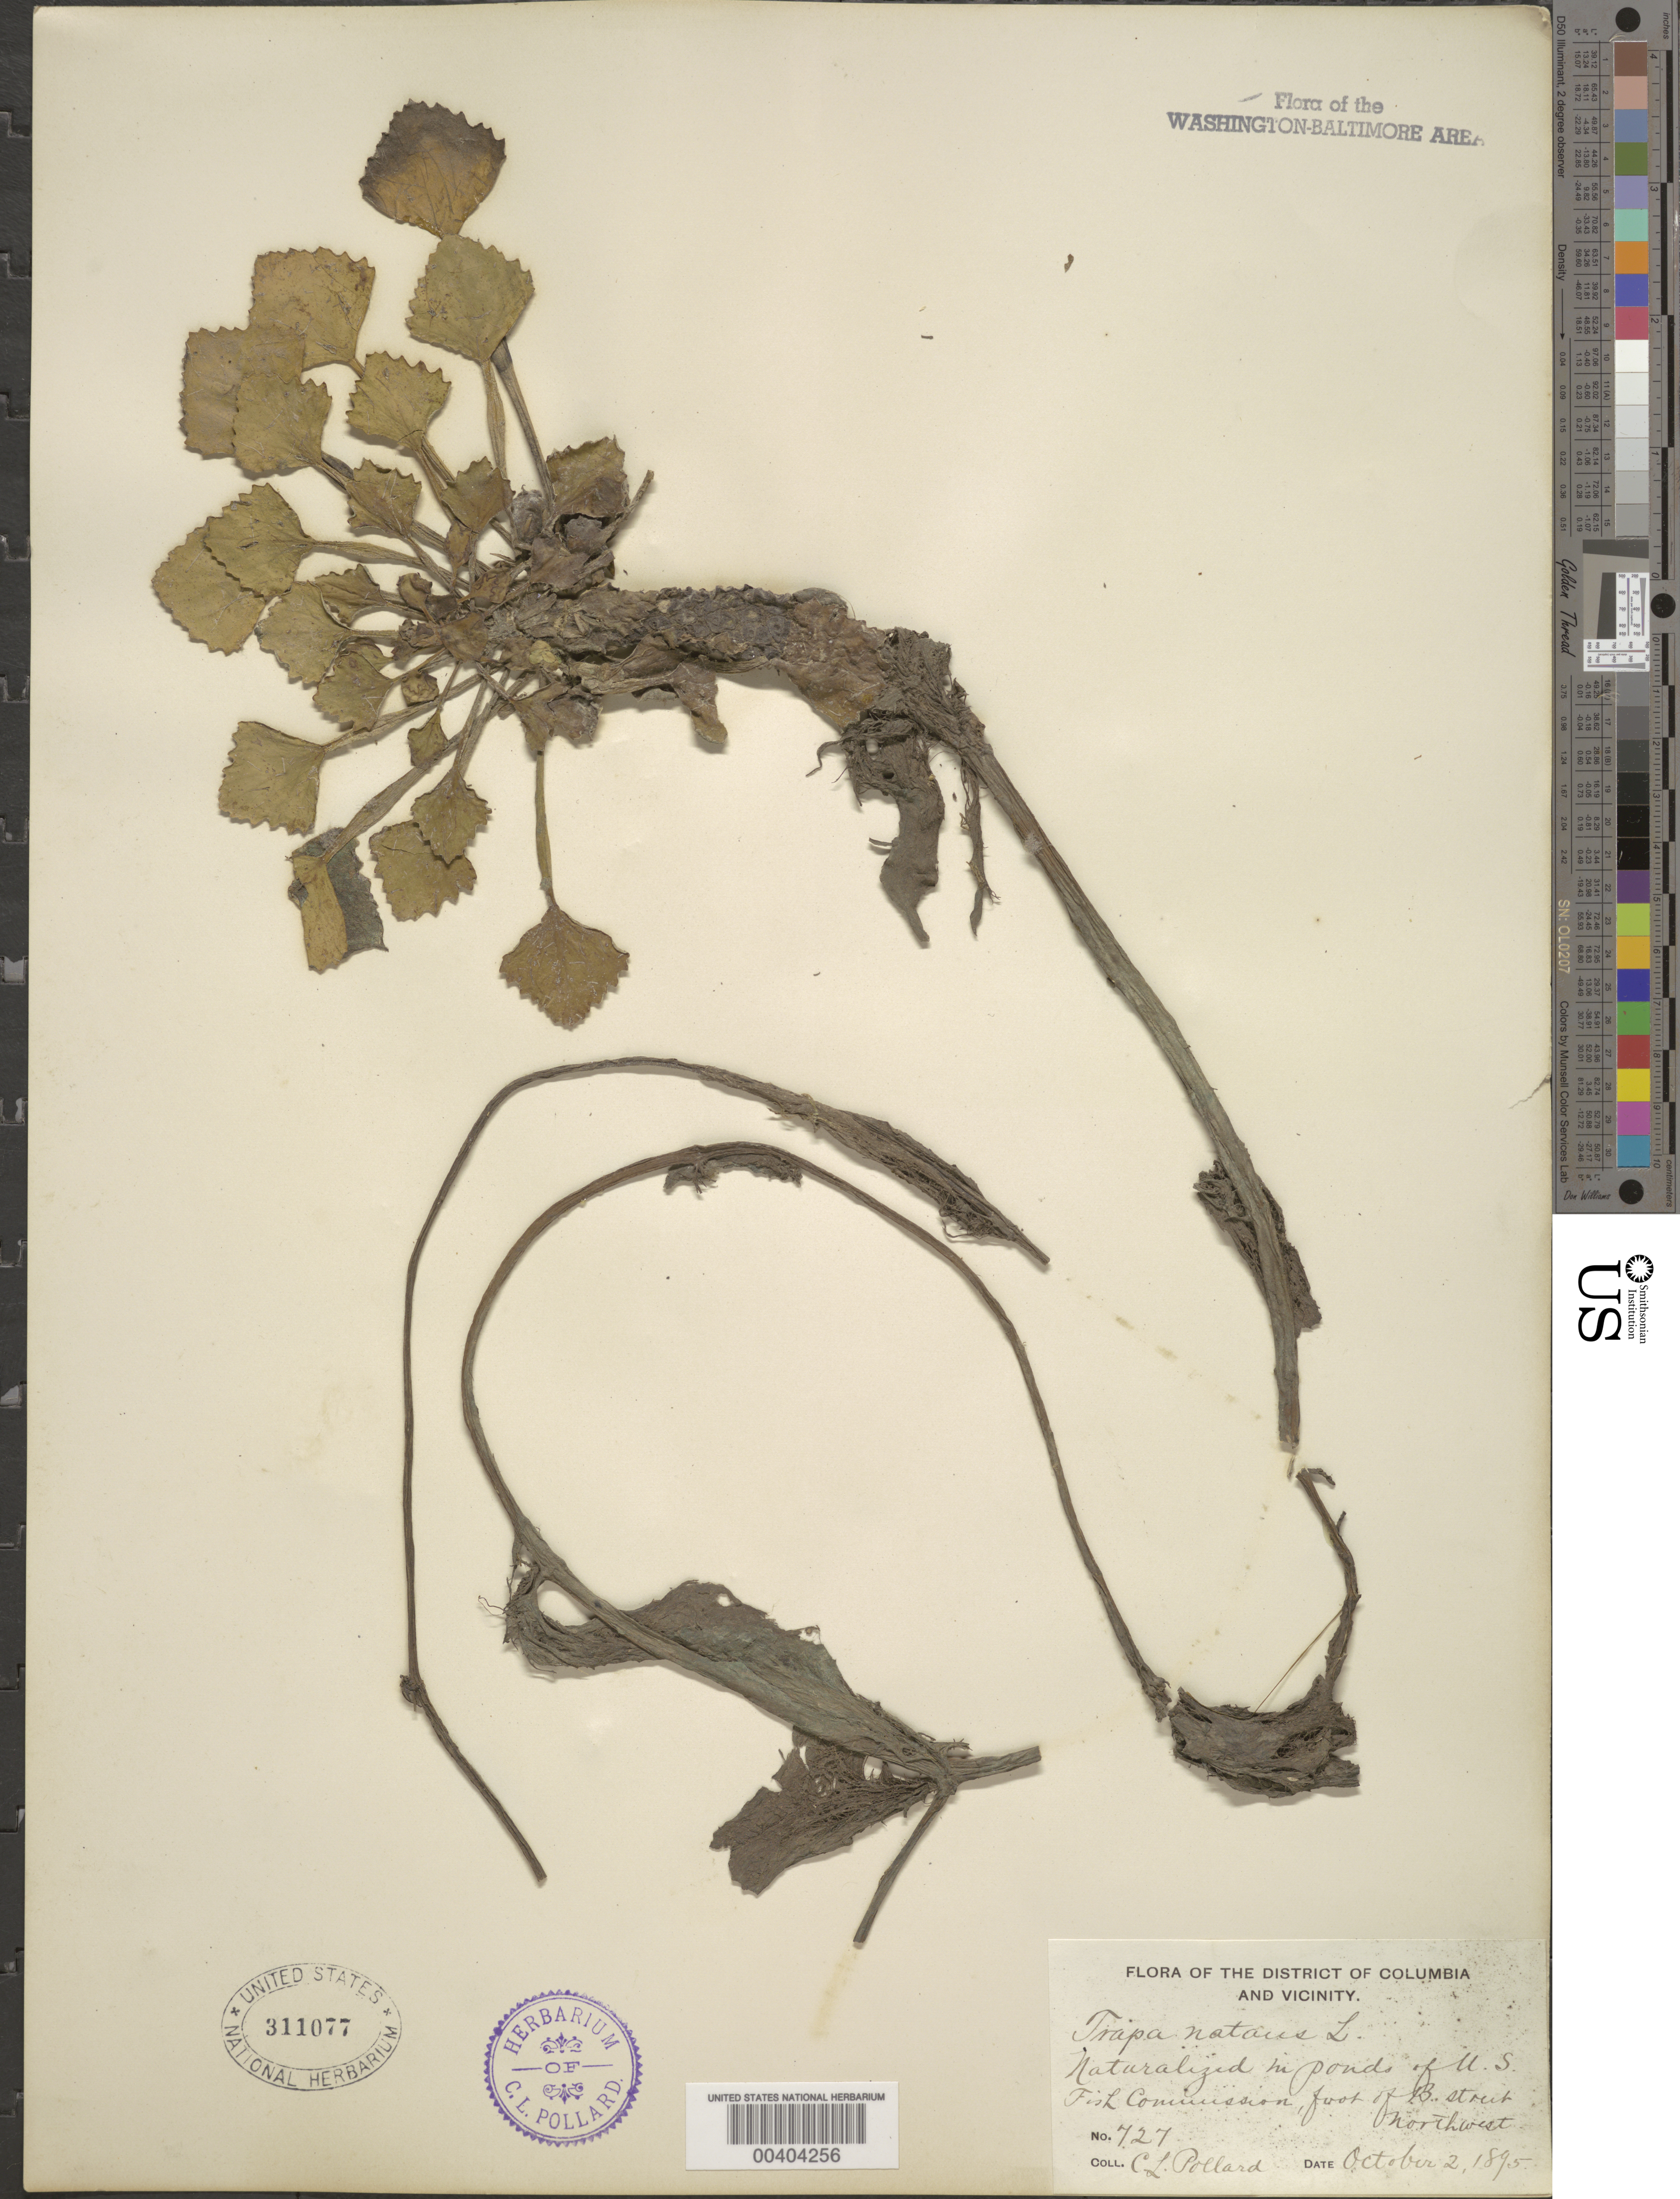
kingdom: Plantae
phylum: Tracheophyta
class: Magnoliopsida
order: Myrtales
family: Lythraceae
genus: Trapa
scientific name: Trapa natans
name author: L.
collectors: C. L. Pollard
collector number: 727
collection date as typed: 02 Oct 1895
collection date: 1895-10-02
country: United States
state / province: District of Columbia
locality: U.S. Fish Commission, B St., NW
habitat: Ponds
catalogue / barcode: US 311077